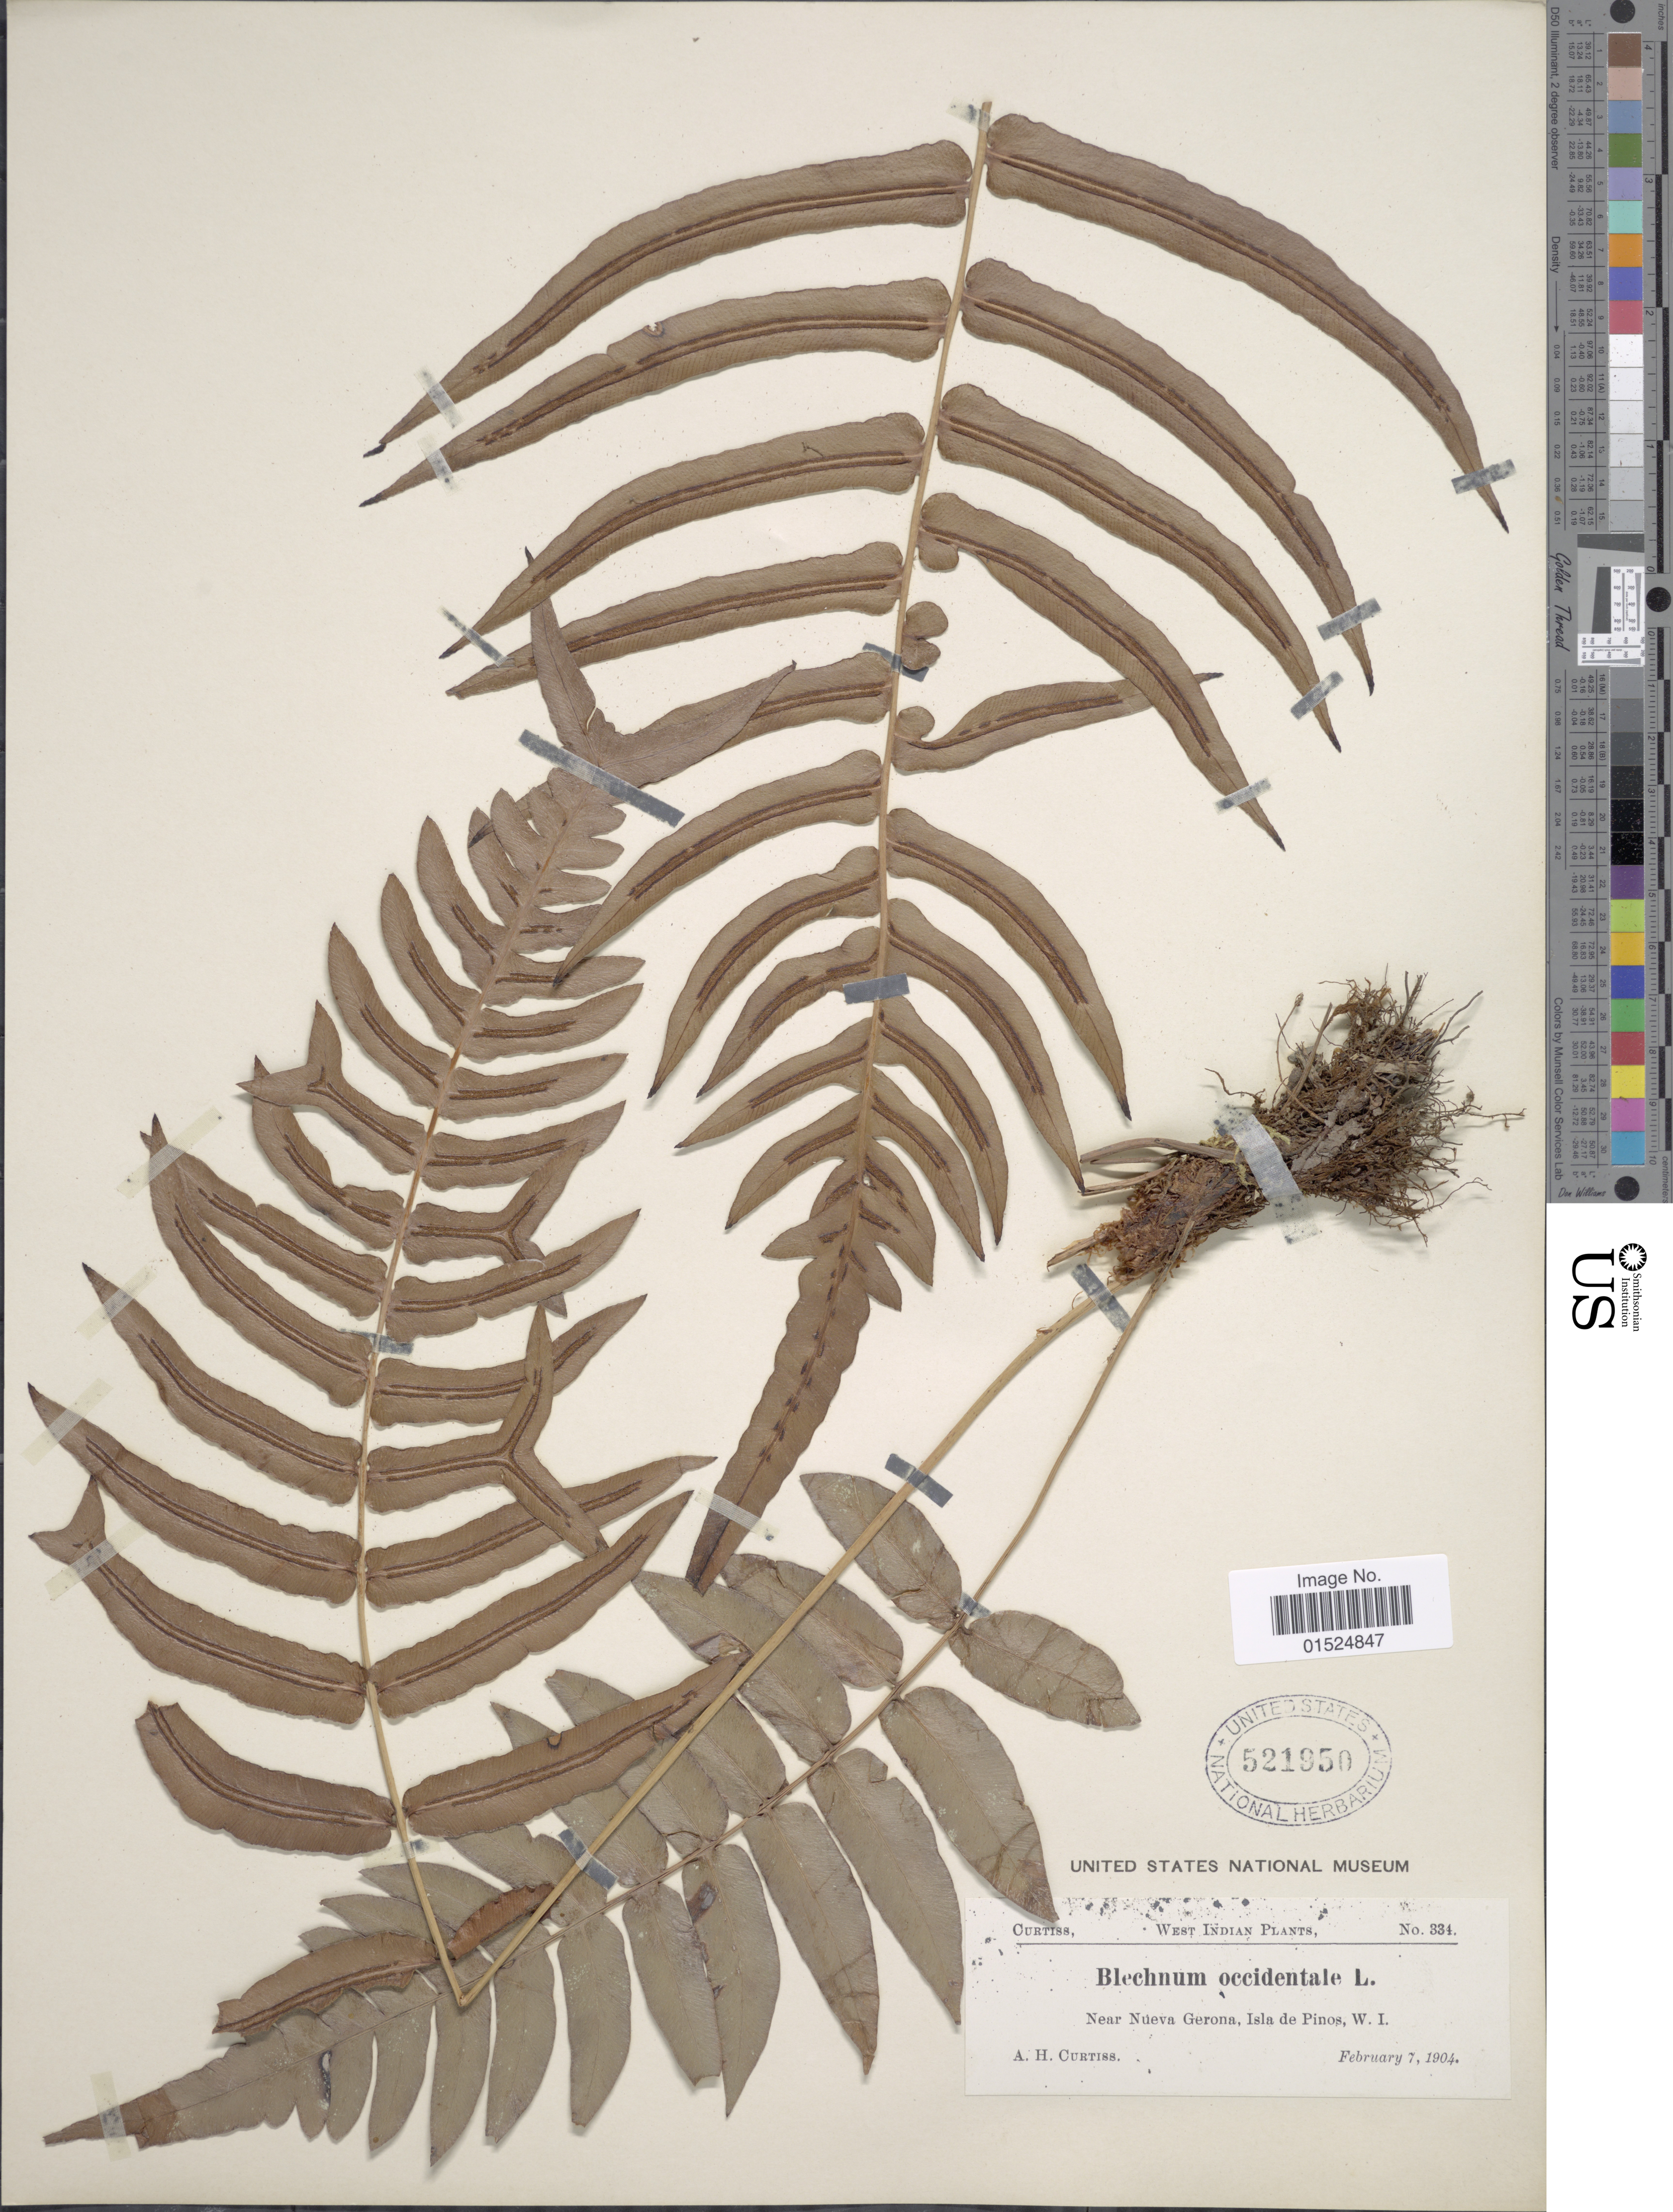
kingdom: Plantae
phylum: Tracheophyta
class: Polypodiopsida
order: Polypodiales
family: Blechnaceae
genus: Blechnum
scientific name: Blechnum occidentale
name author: L.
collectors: A. H. Curtiss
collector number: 334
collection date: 1904-02-07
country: Cuba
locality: Near Nueva Gerona, Isla de Pino, W. I.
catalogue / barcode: US 521950